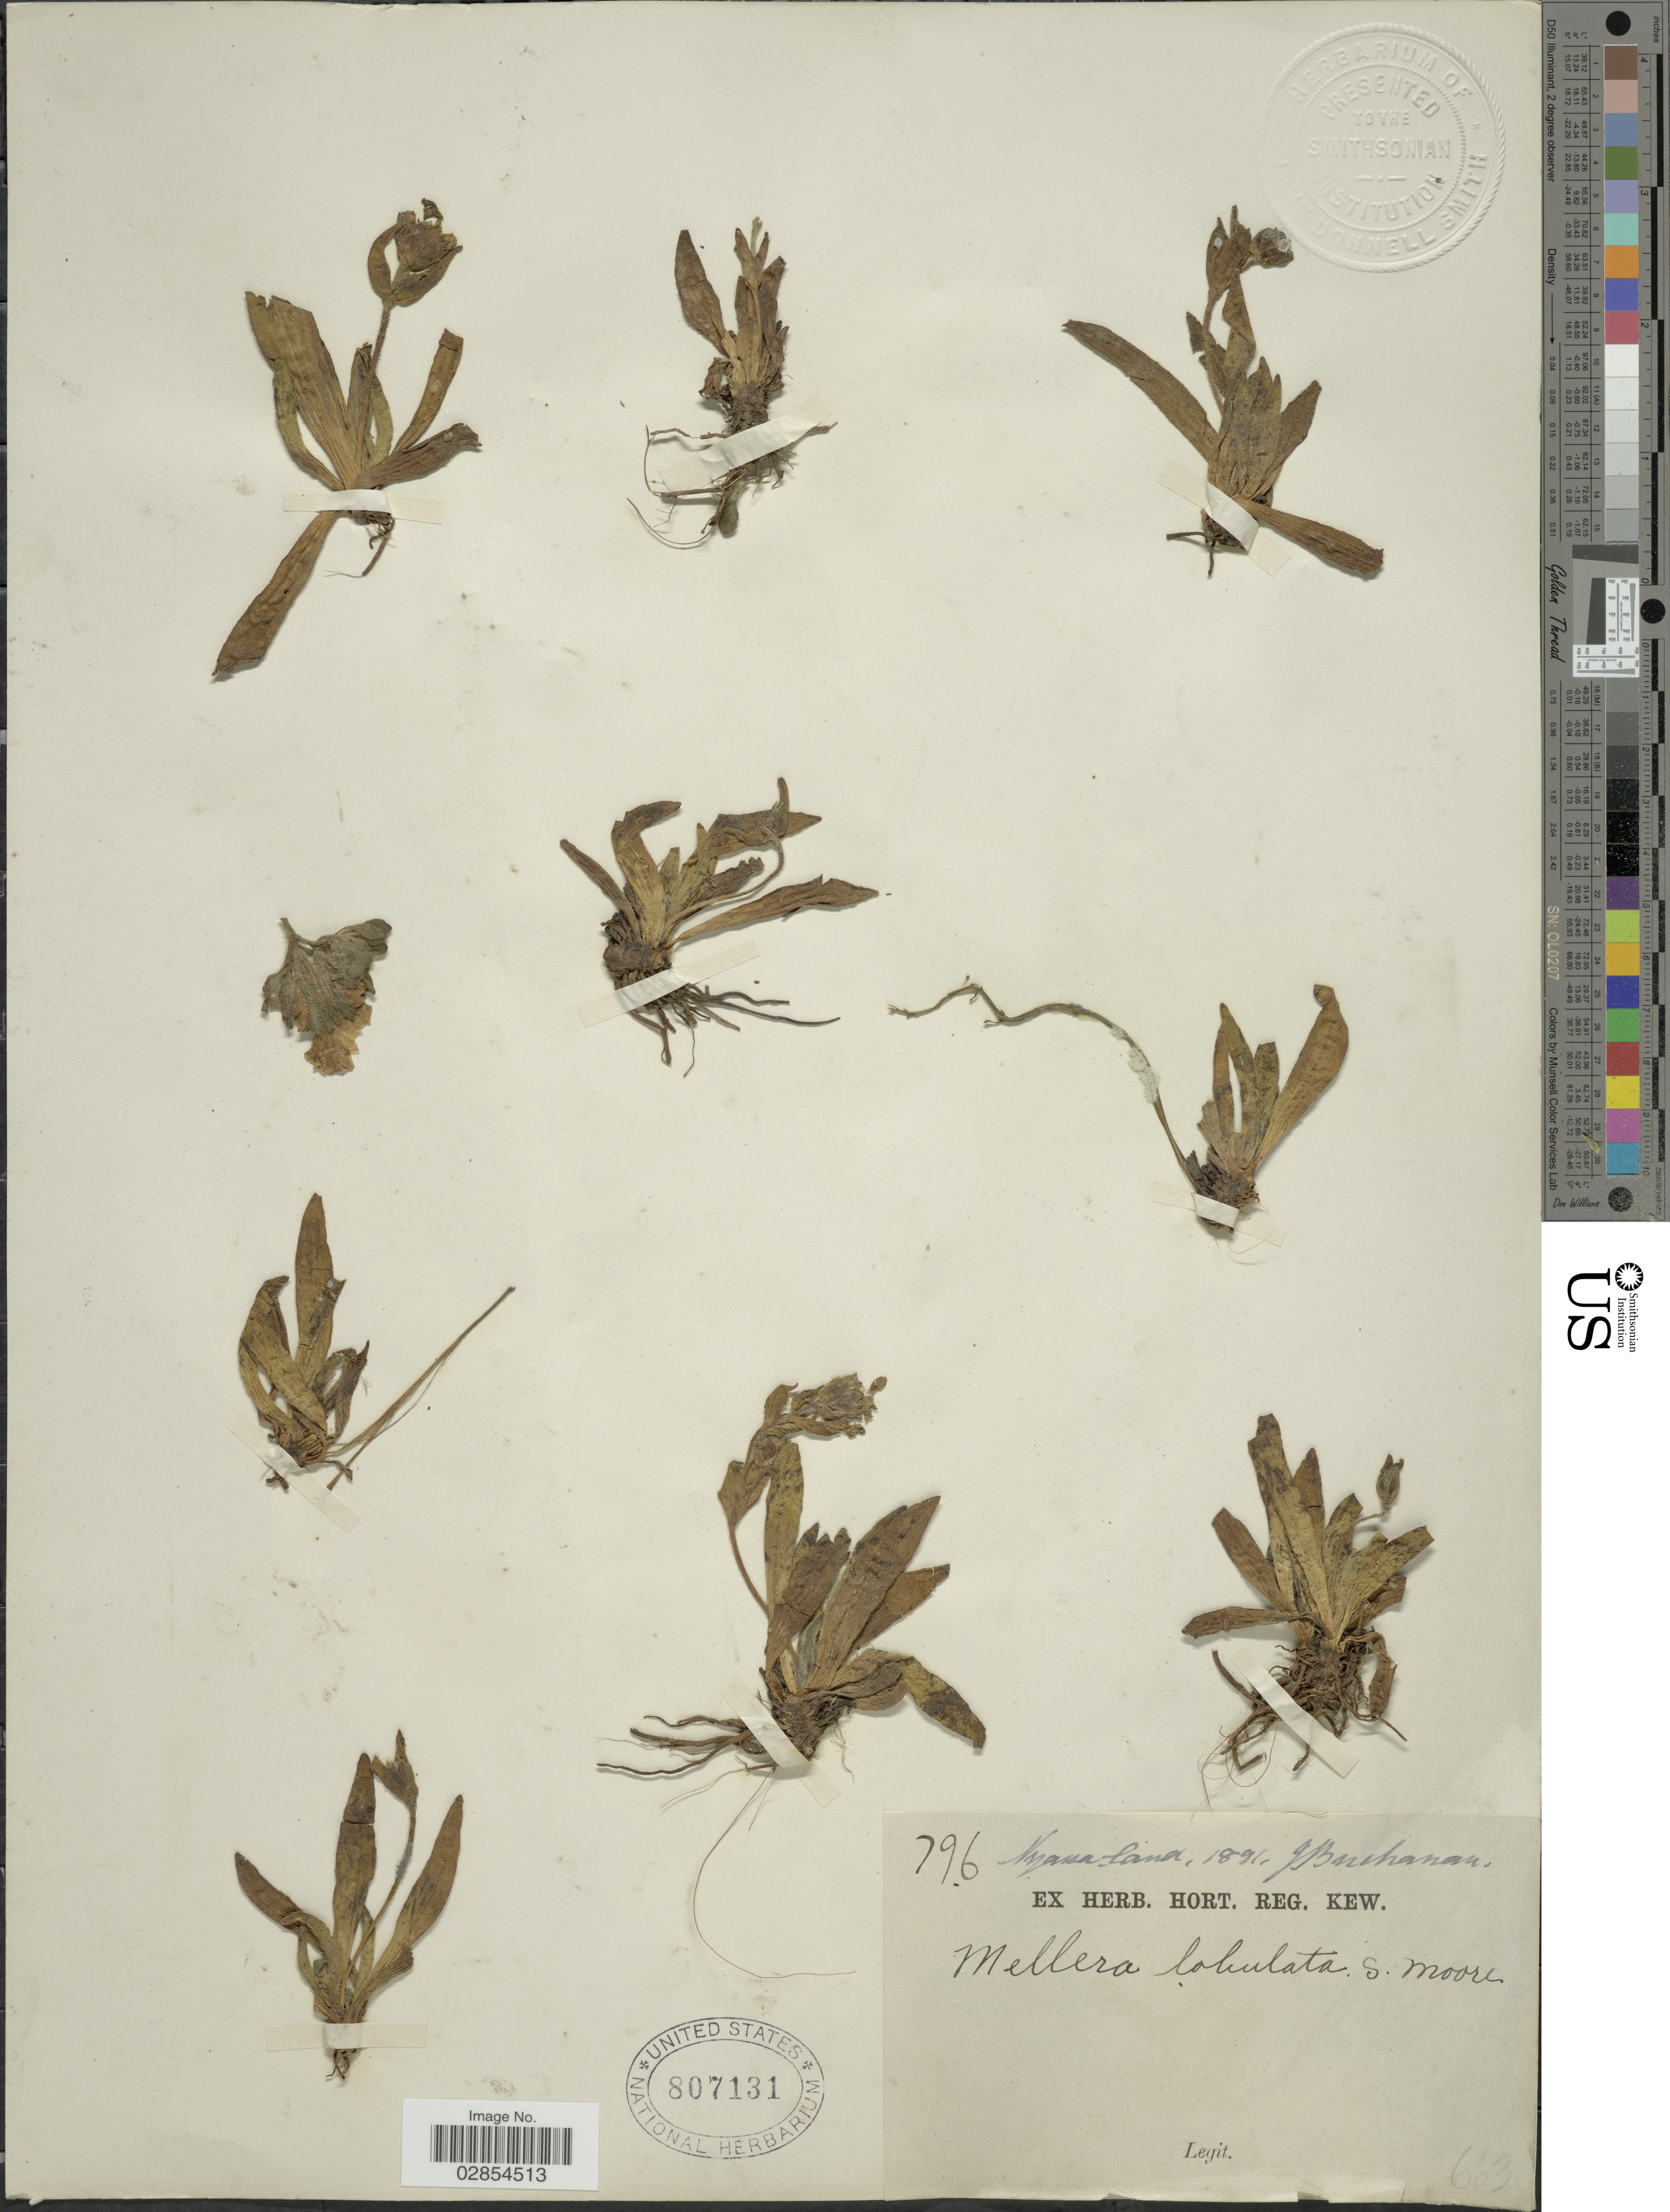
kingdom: Plantae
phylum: Tracheophyta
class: Magnoliopsida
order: Lamiales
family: Acanthaceae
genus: Mellera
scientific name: Mellera lobulata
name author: S. Moore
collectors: J. Buchanan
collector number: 796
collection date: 1891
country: Malawi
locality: Nyasaland.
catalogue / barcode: US 807131